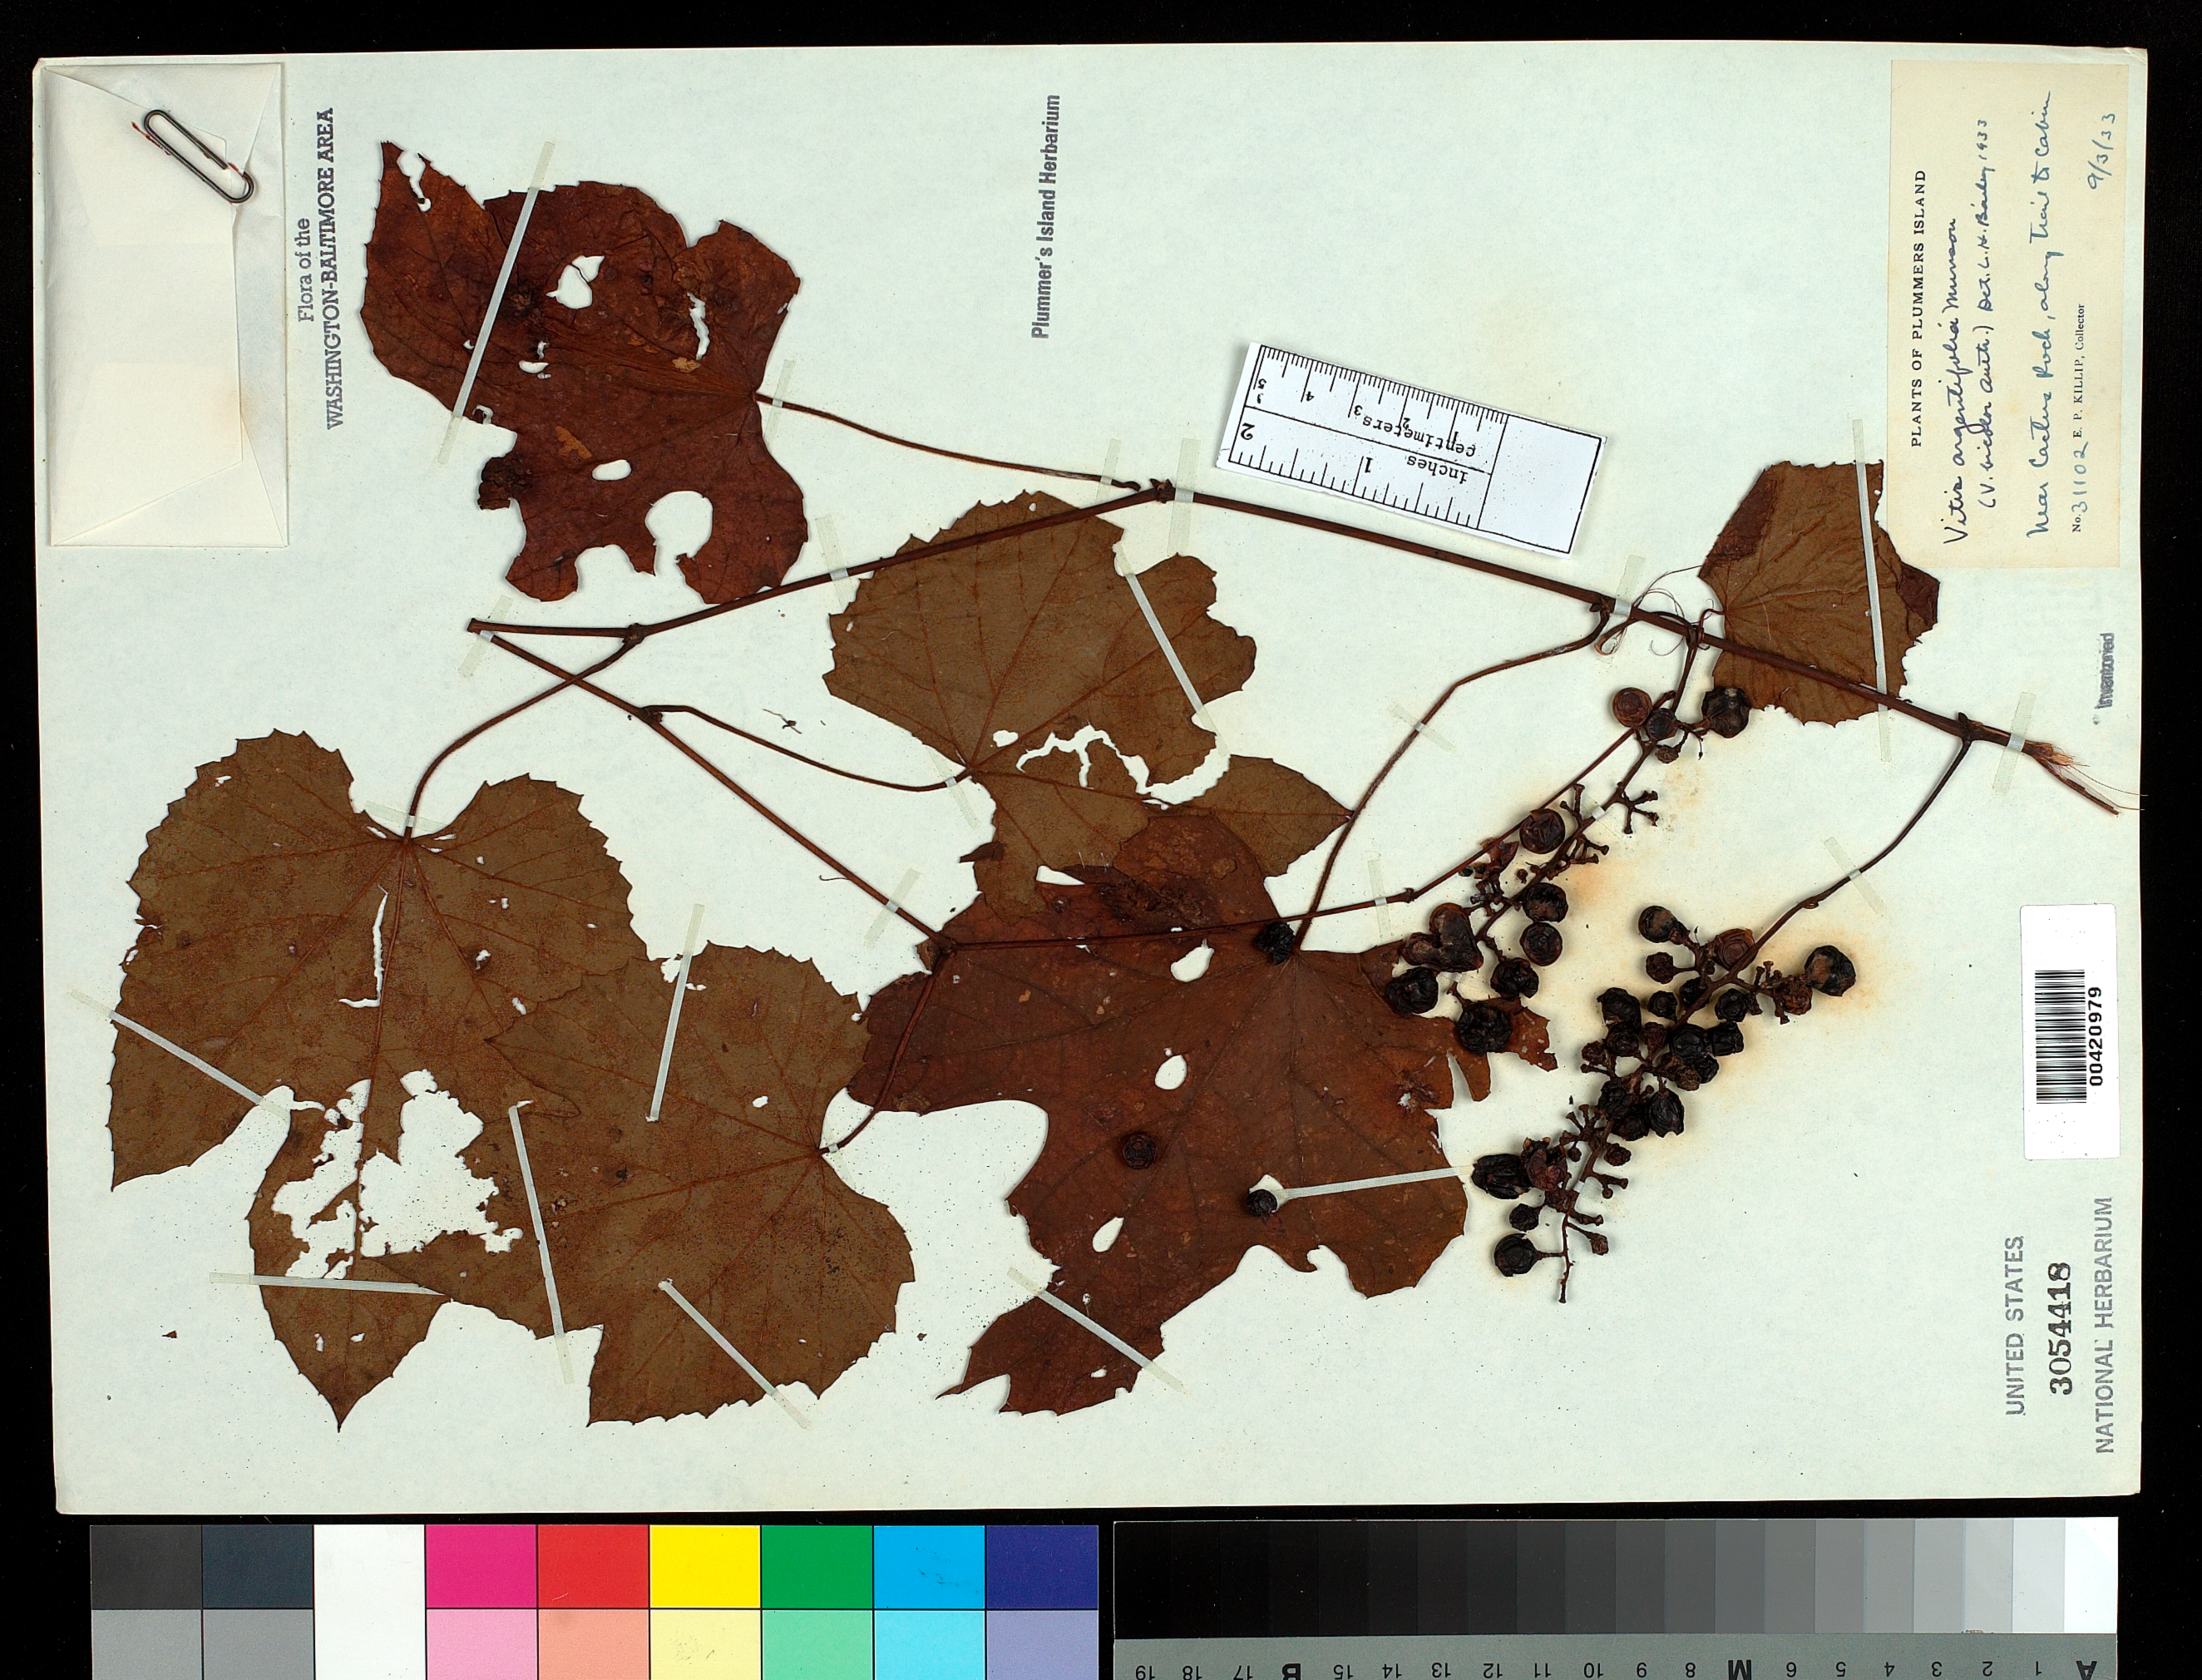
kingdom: Plantae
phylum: Tracheophyta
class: Magnoliopsida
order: Vitales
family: Vitaceae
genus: Vitis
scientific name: Vitis aestivalis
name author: Michx.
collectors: E. P. Killip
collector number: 31102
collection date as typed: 03 Sep 1933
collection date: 1933-09-03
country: United States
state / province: Maryland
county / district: Montgomery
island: Plummers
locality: Plummer's Island; near Cactus Rock, along trail to Cabin C. & O. Canal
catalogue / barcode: US 3054418